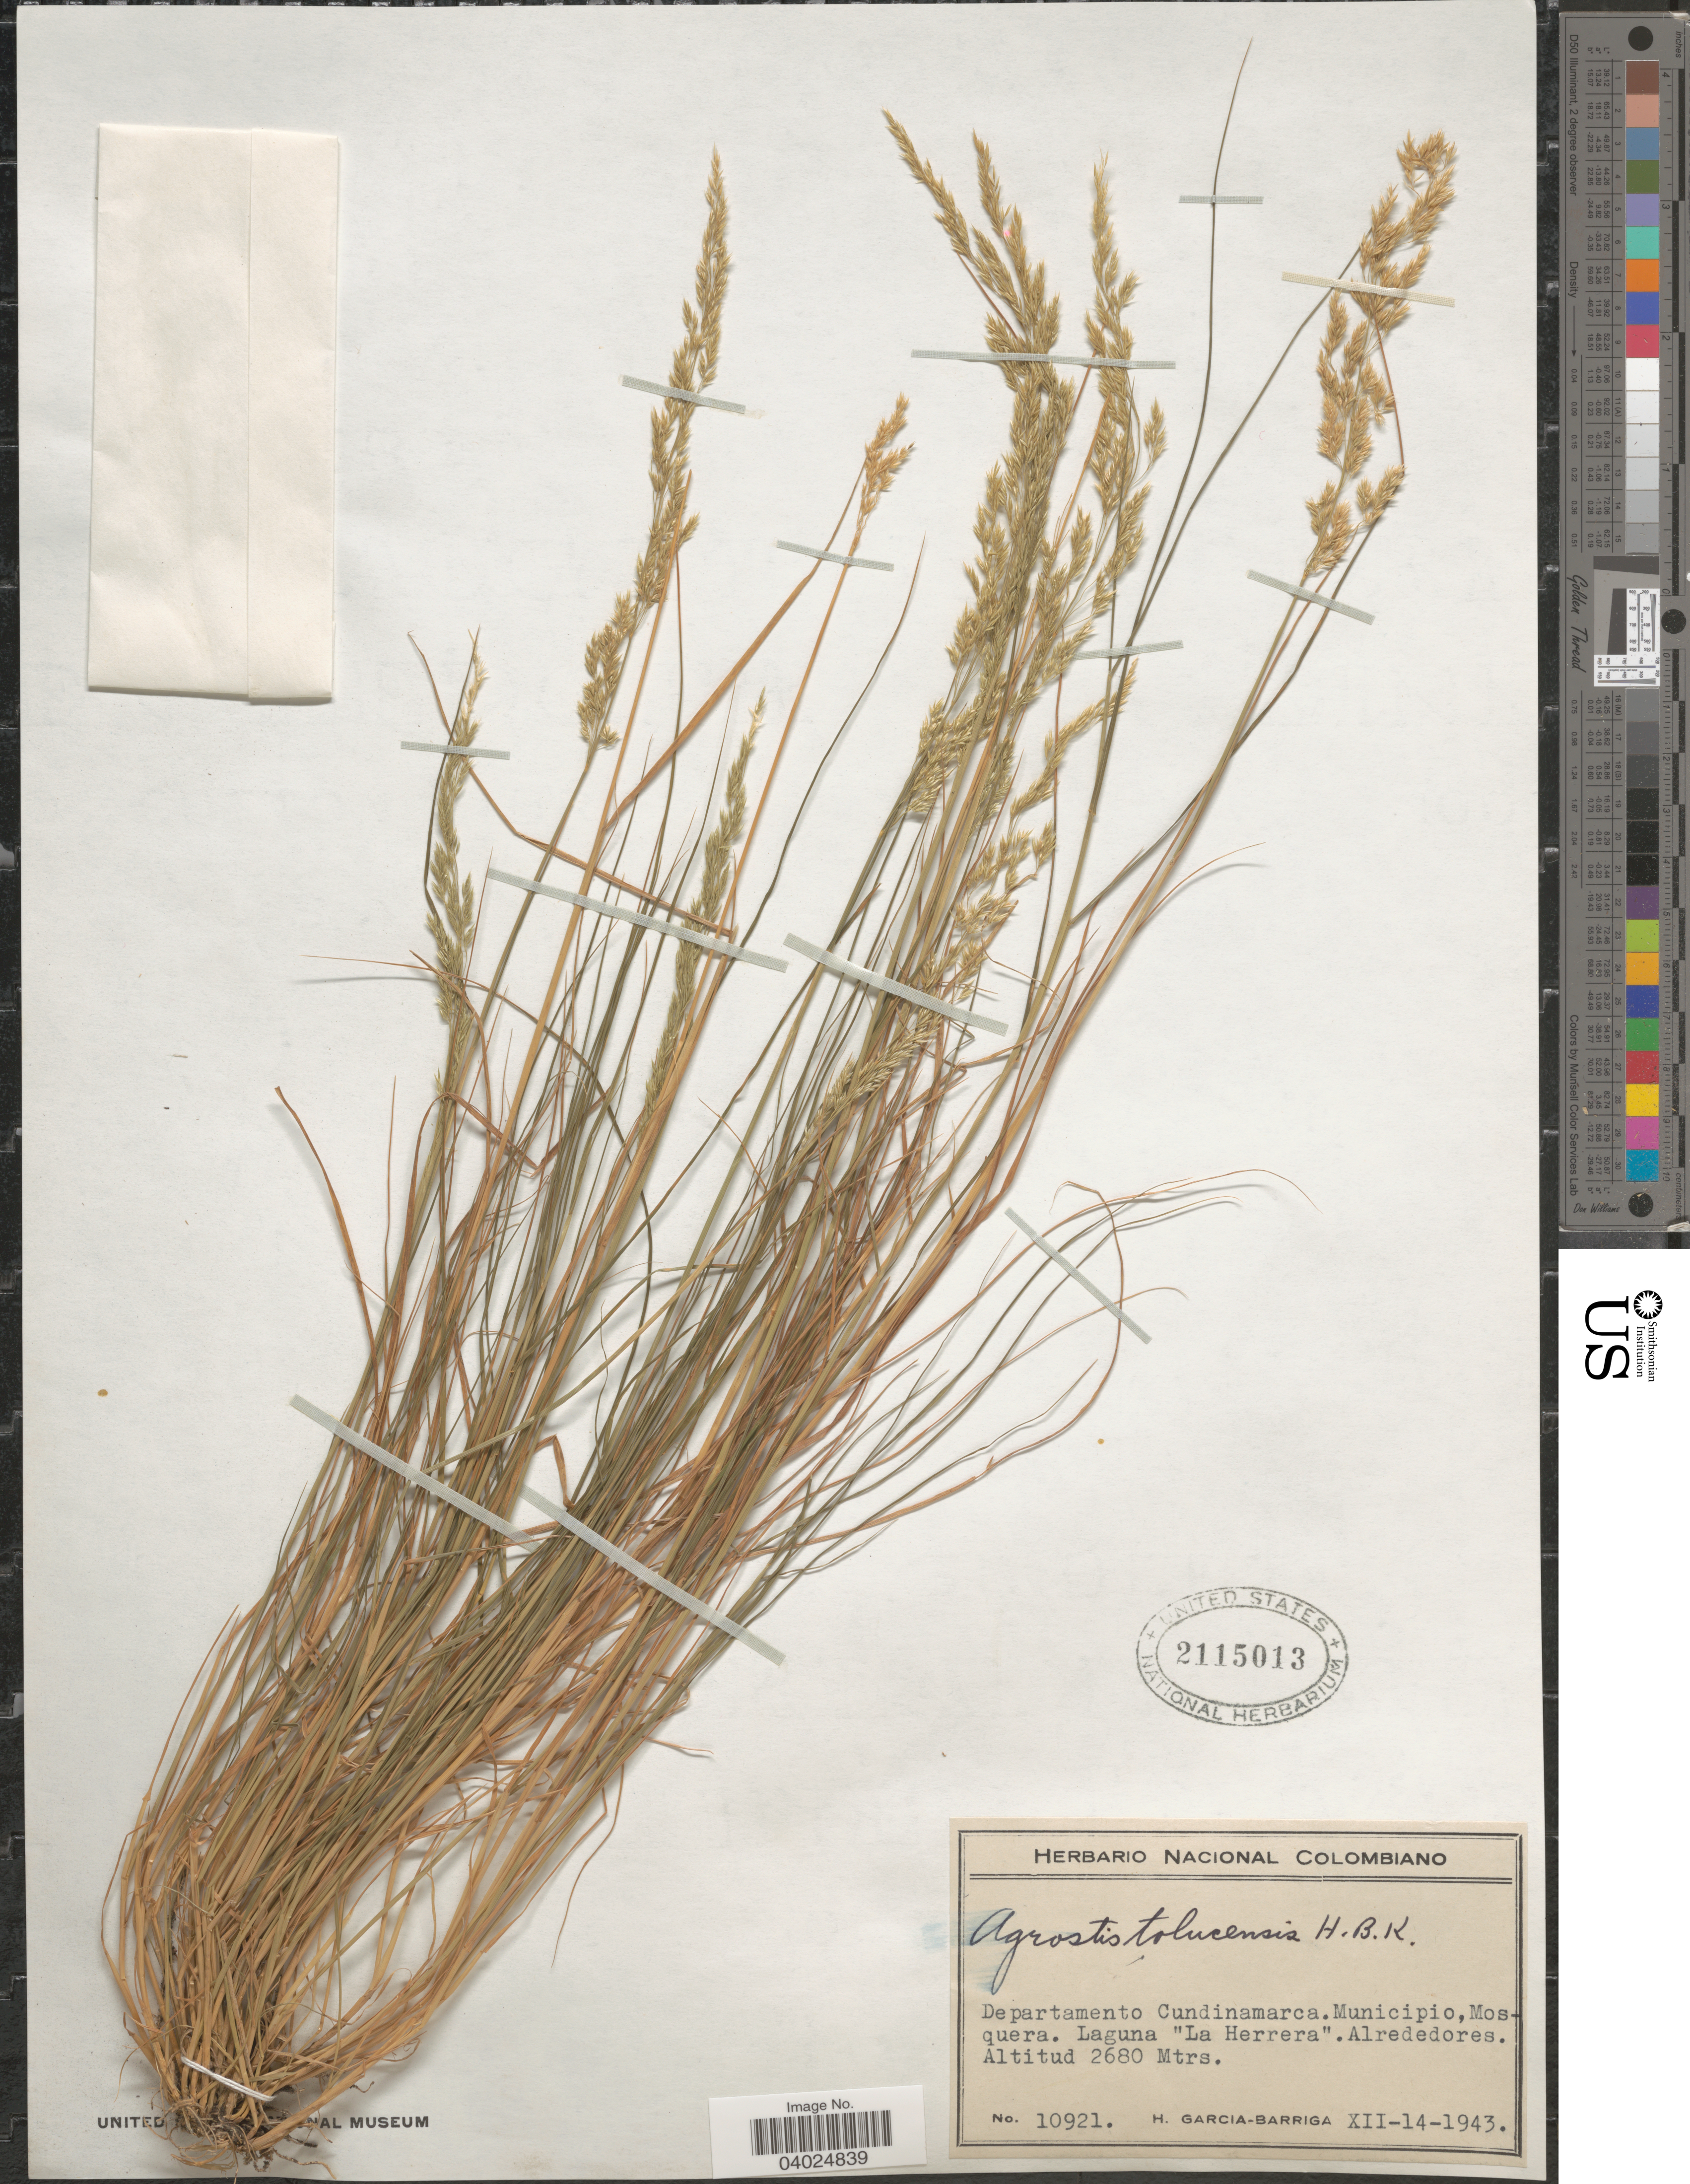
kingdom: Plantae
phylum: Tracheophyta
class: Liliopsida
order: Poales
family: Poaceae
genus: Agrostis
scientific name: Agrostis tolucensis Kunth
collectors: H. García Barriga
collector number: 10921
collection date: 1943-12-14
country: Colombia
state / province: Cundinamarca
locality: Departamento Cundinamarca. Municipio, Mosquera. Laguna "La Herrera". Alrededores.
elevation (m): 2680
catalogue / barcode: US 2115013